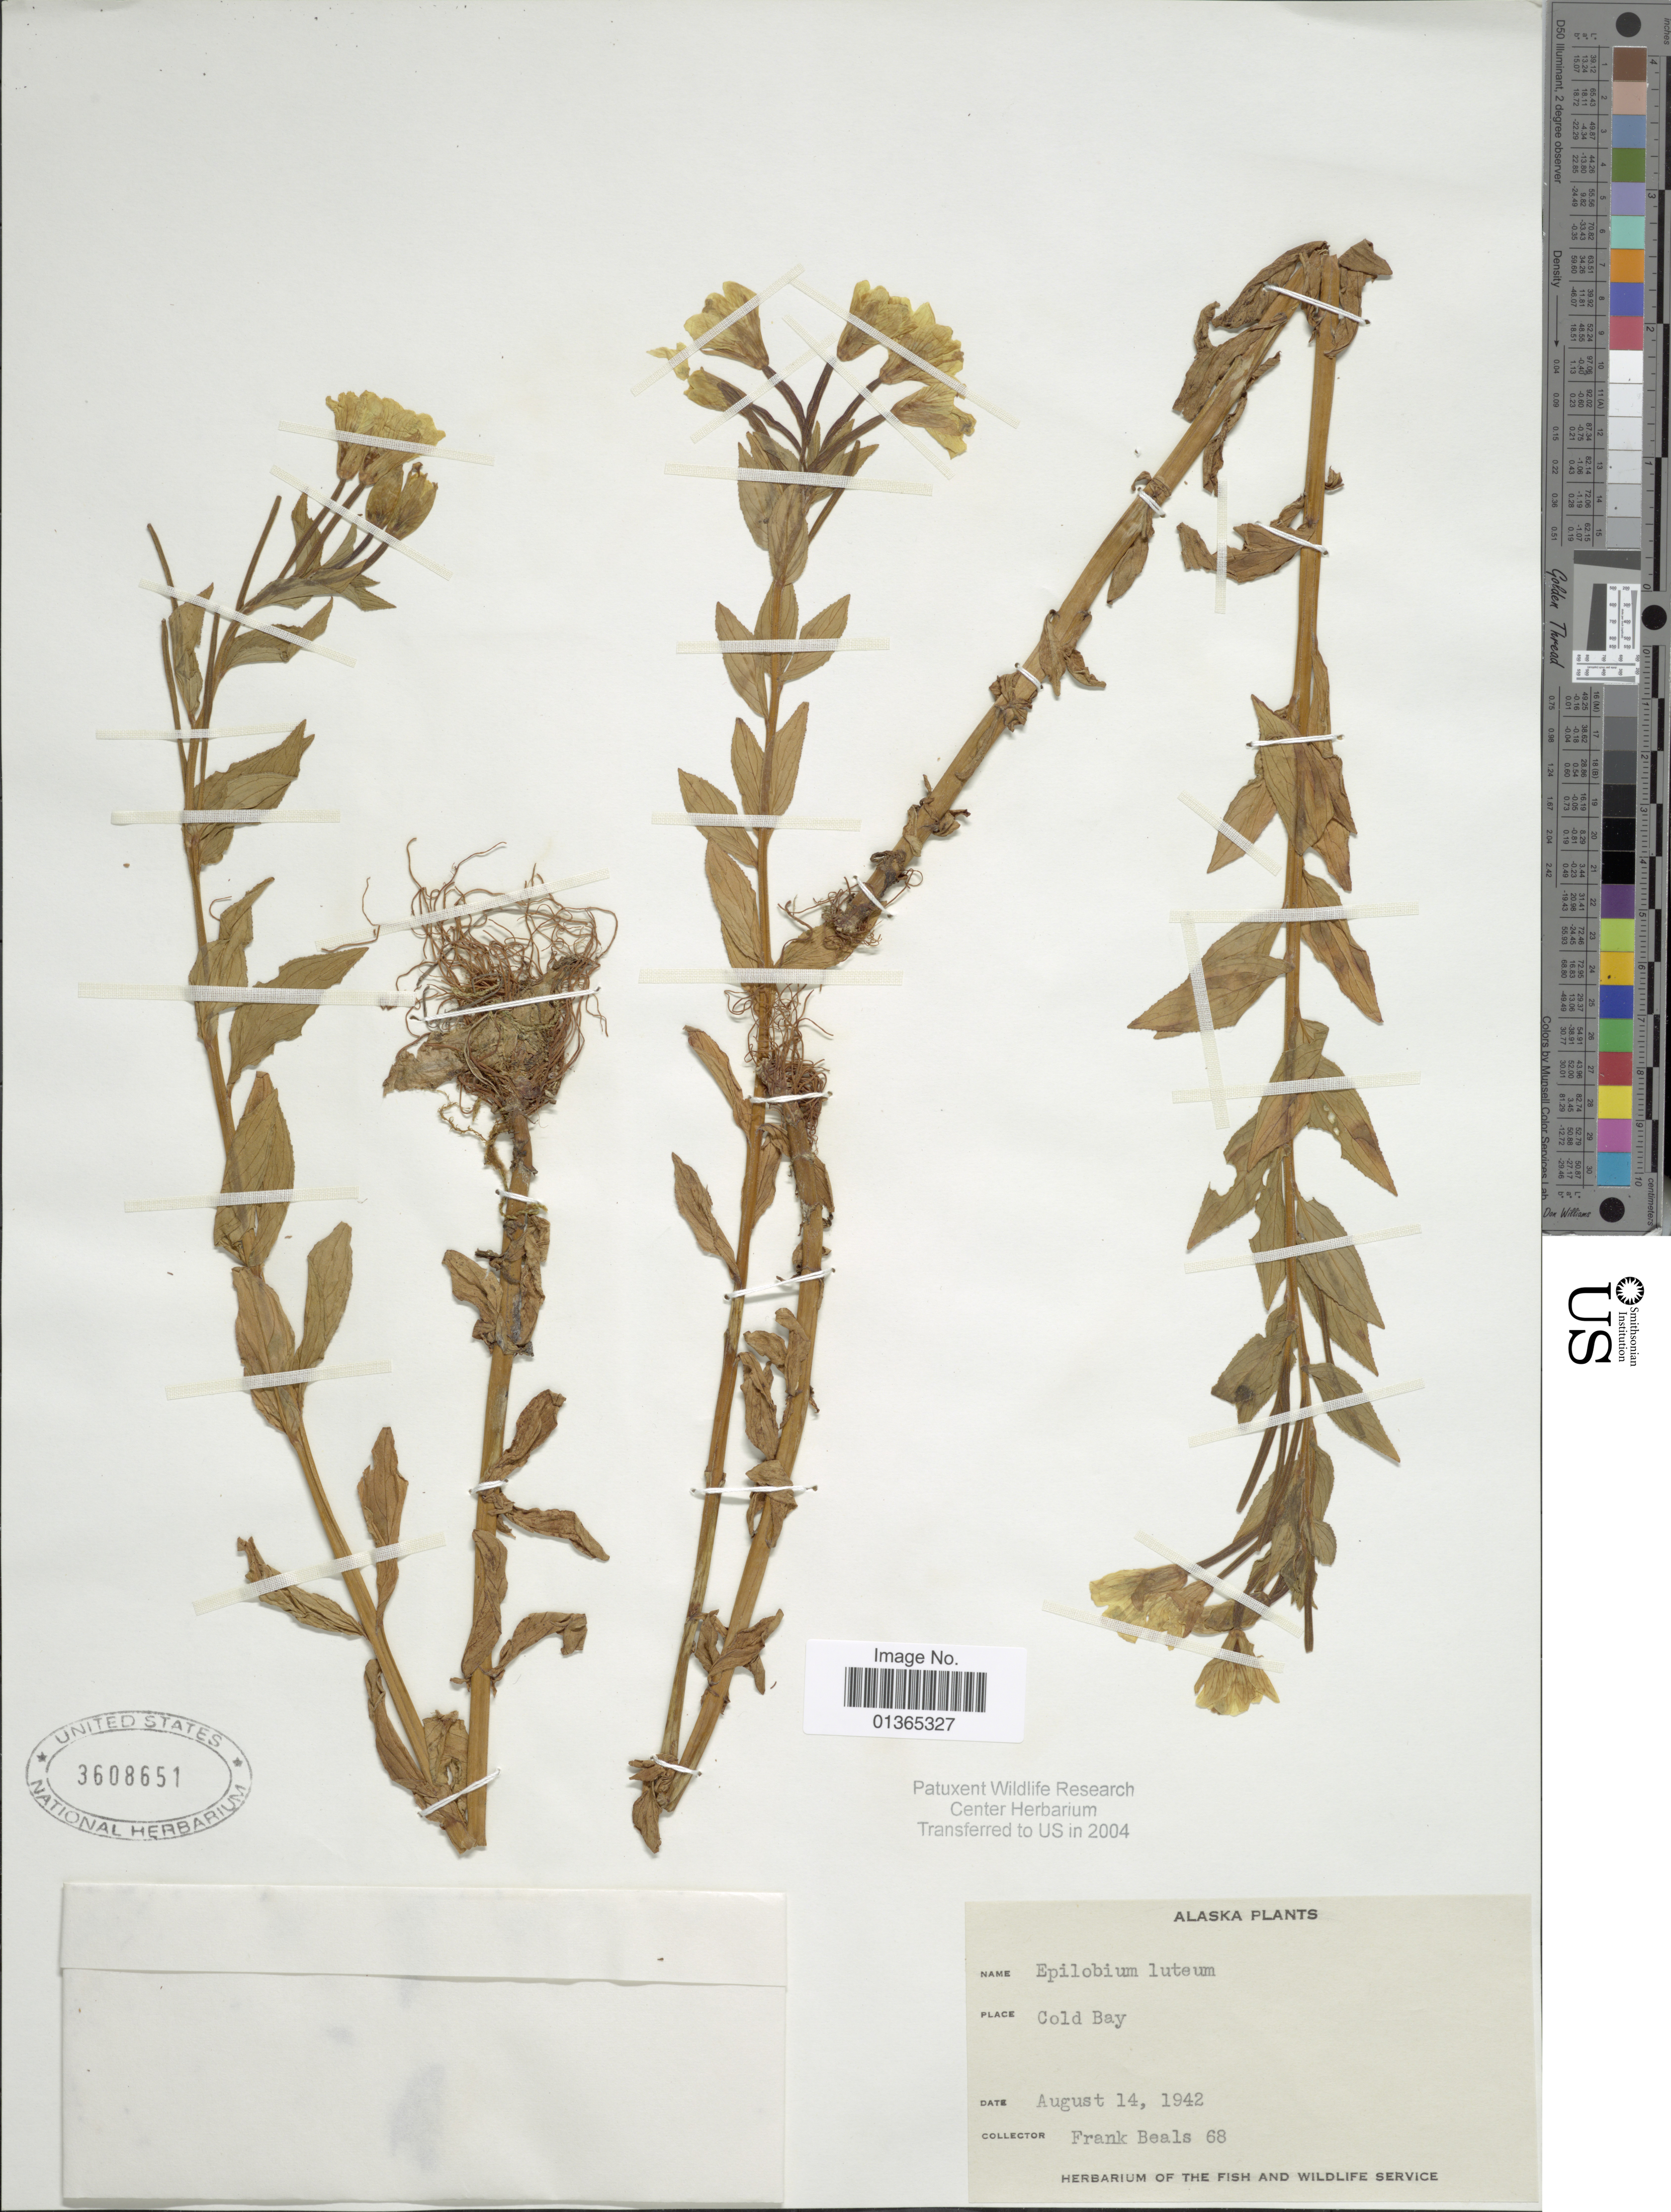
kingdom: Plantae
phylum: Tracheophyta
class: Magnoliopsida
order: Myrtales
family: Onagraceae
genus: Epilobium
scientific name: Epilobium luteum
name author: Pursh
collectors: F. Beals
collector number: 68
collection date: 1942-08-14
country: United States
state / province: Alaska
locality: Cold Bay.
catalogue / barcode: US 3608651